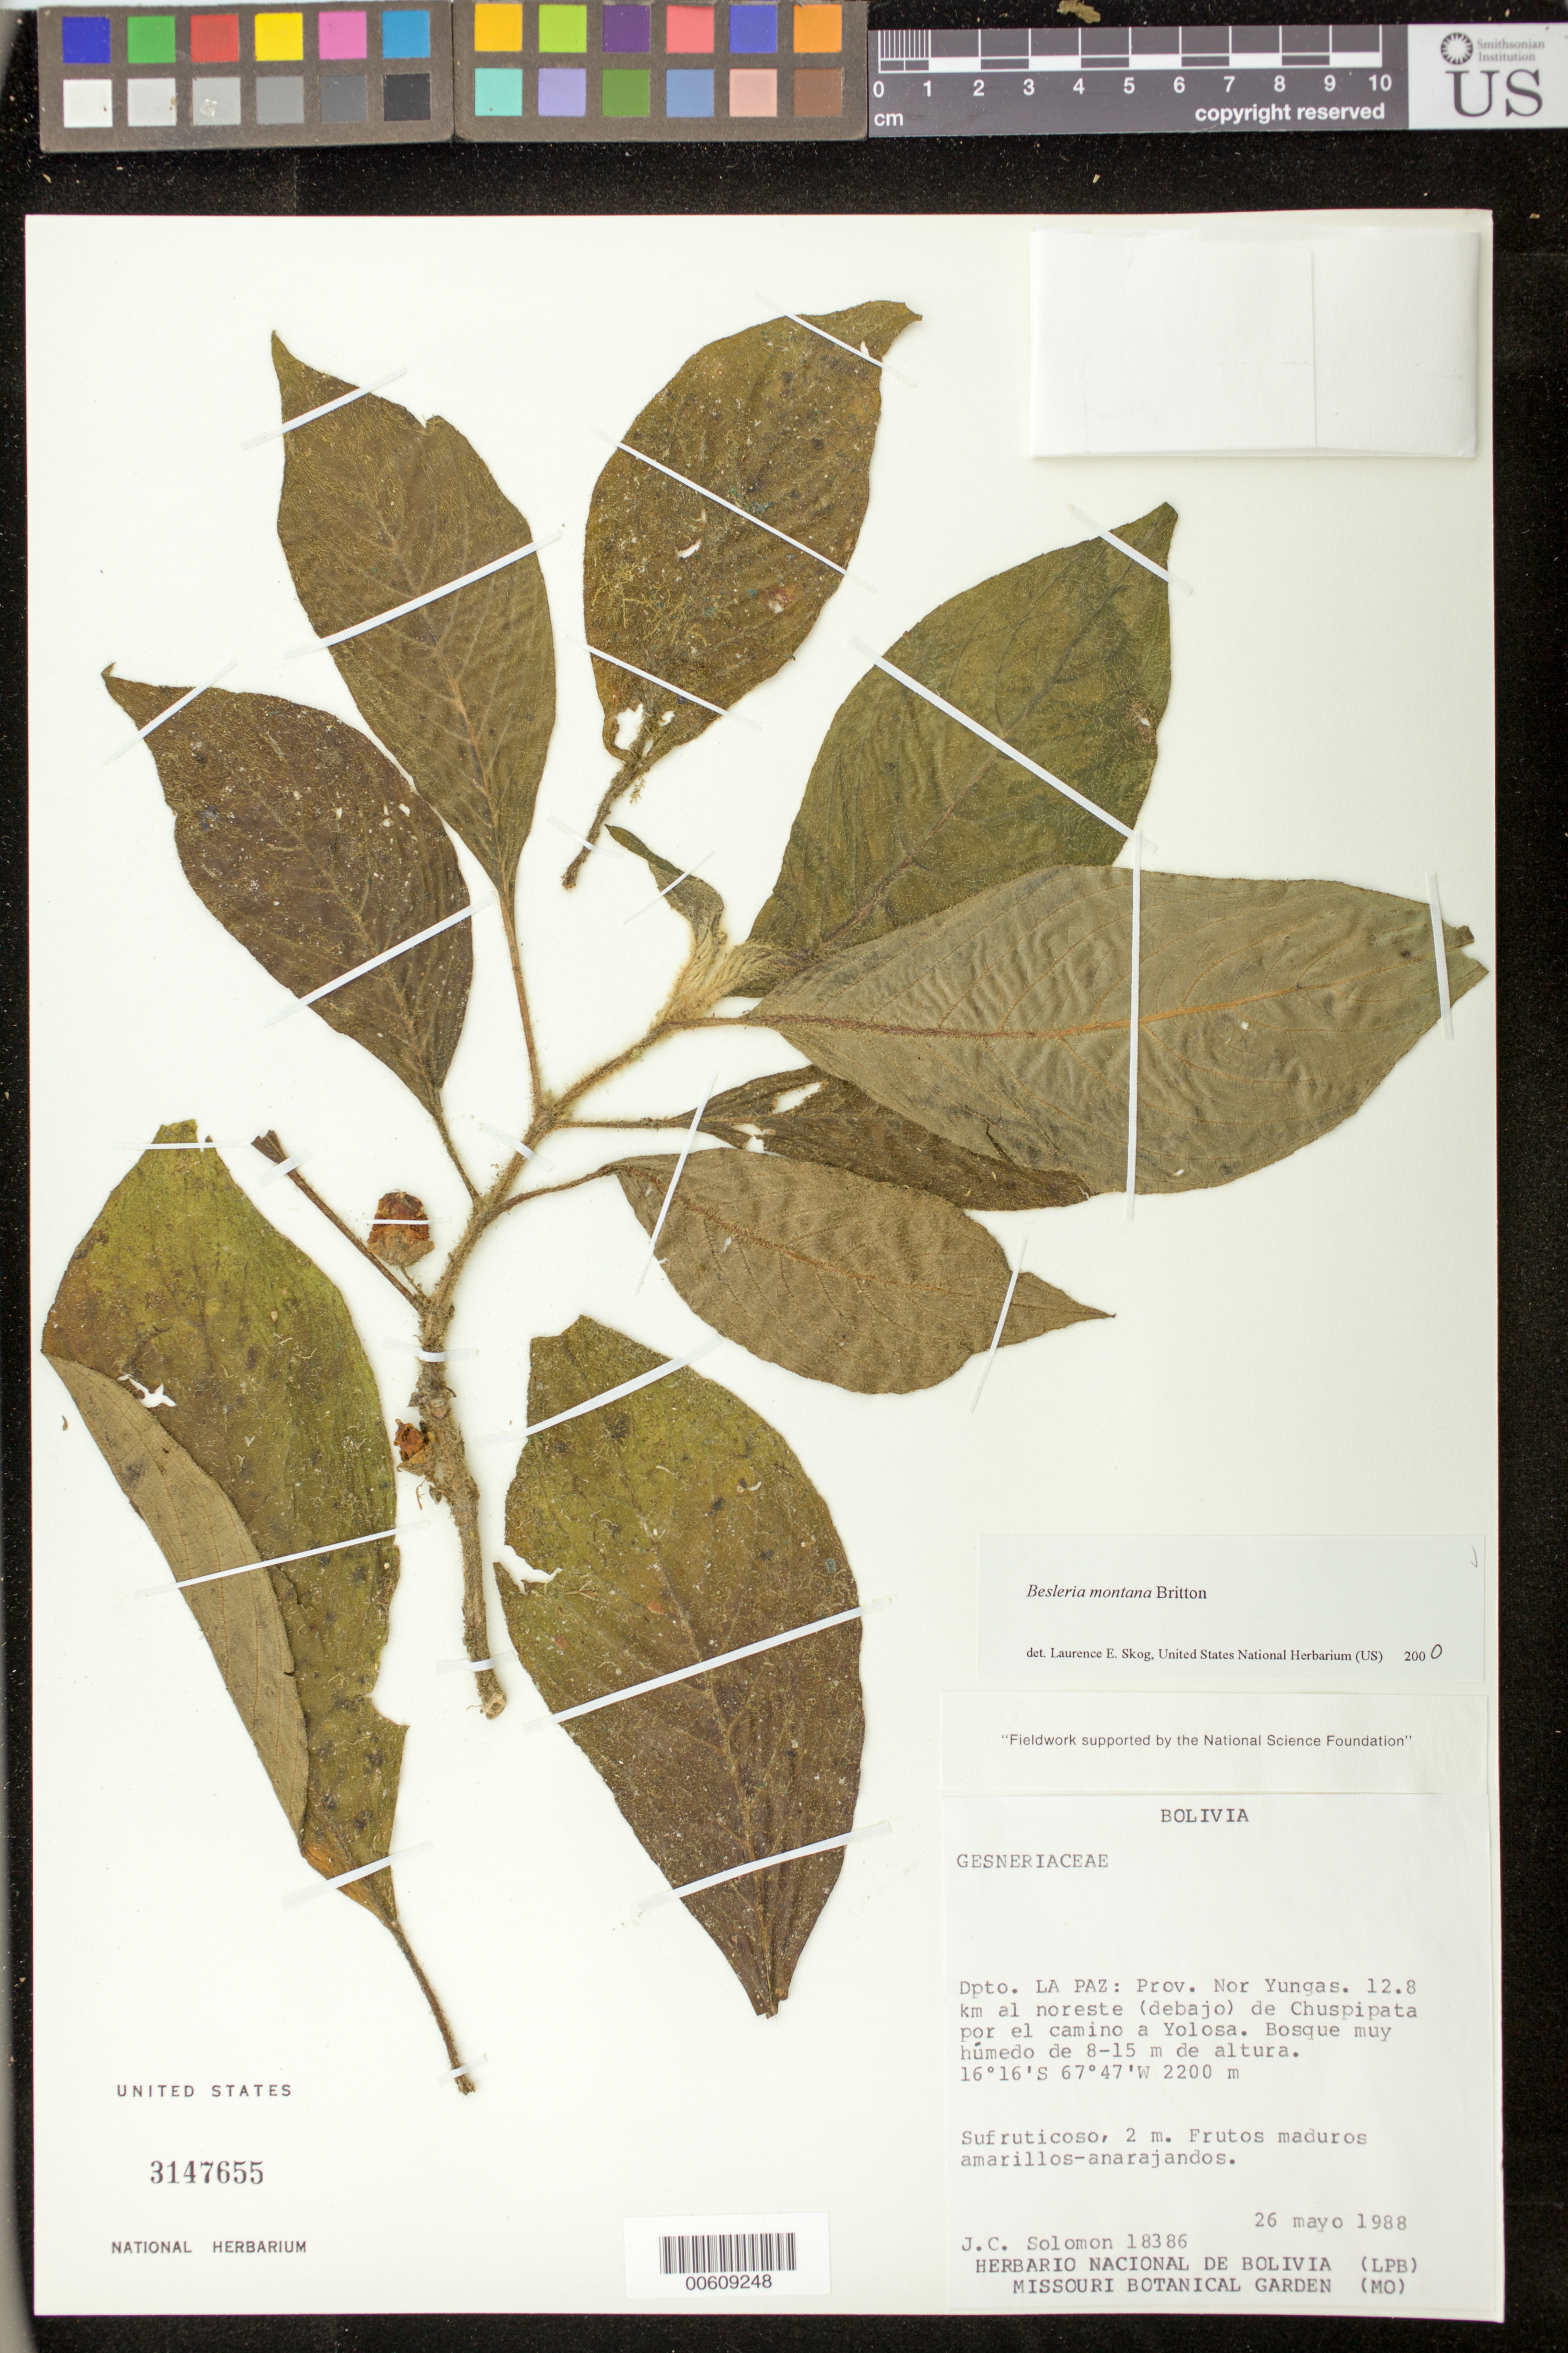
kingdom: Plantae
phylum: Tracheophyta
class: Magnoliopsida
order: Lamiales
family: Gesneriaceae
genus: Besleria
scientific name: Besleria montana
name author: Britton ex Rusby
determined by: Skog, Laurence E.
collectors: J. C. Solomon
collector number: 18386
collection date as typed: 26 May 1988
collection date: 1988-05-26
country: Bolivia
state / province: La Paz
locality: Prov. Nor Yunas; 12.8 km al NE (debajo) de Chuspipata por el camino a Yolosa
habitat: Bosque muy húmedo de 8-15 m de altura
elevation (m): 2200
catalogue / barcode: US 3147655